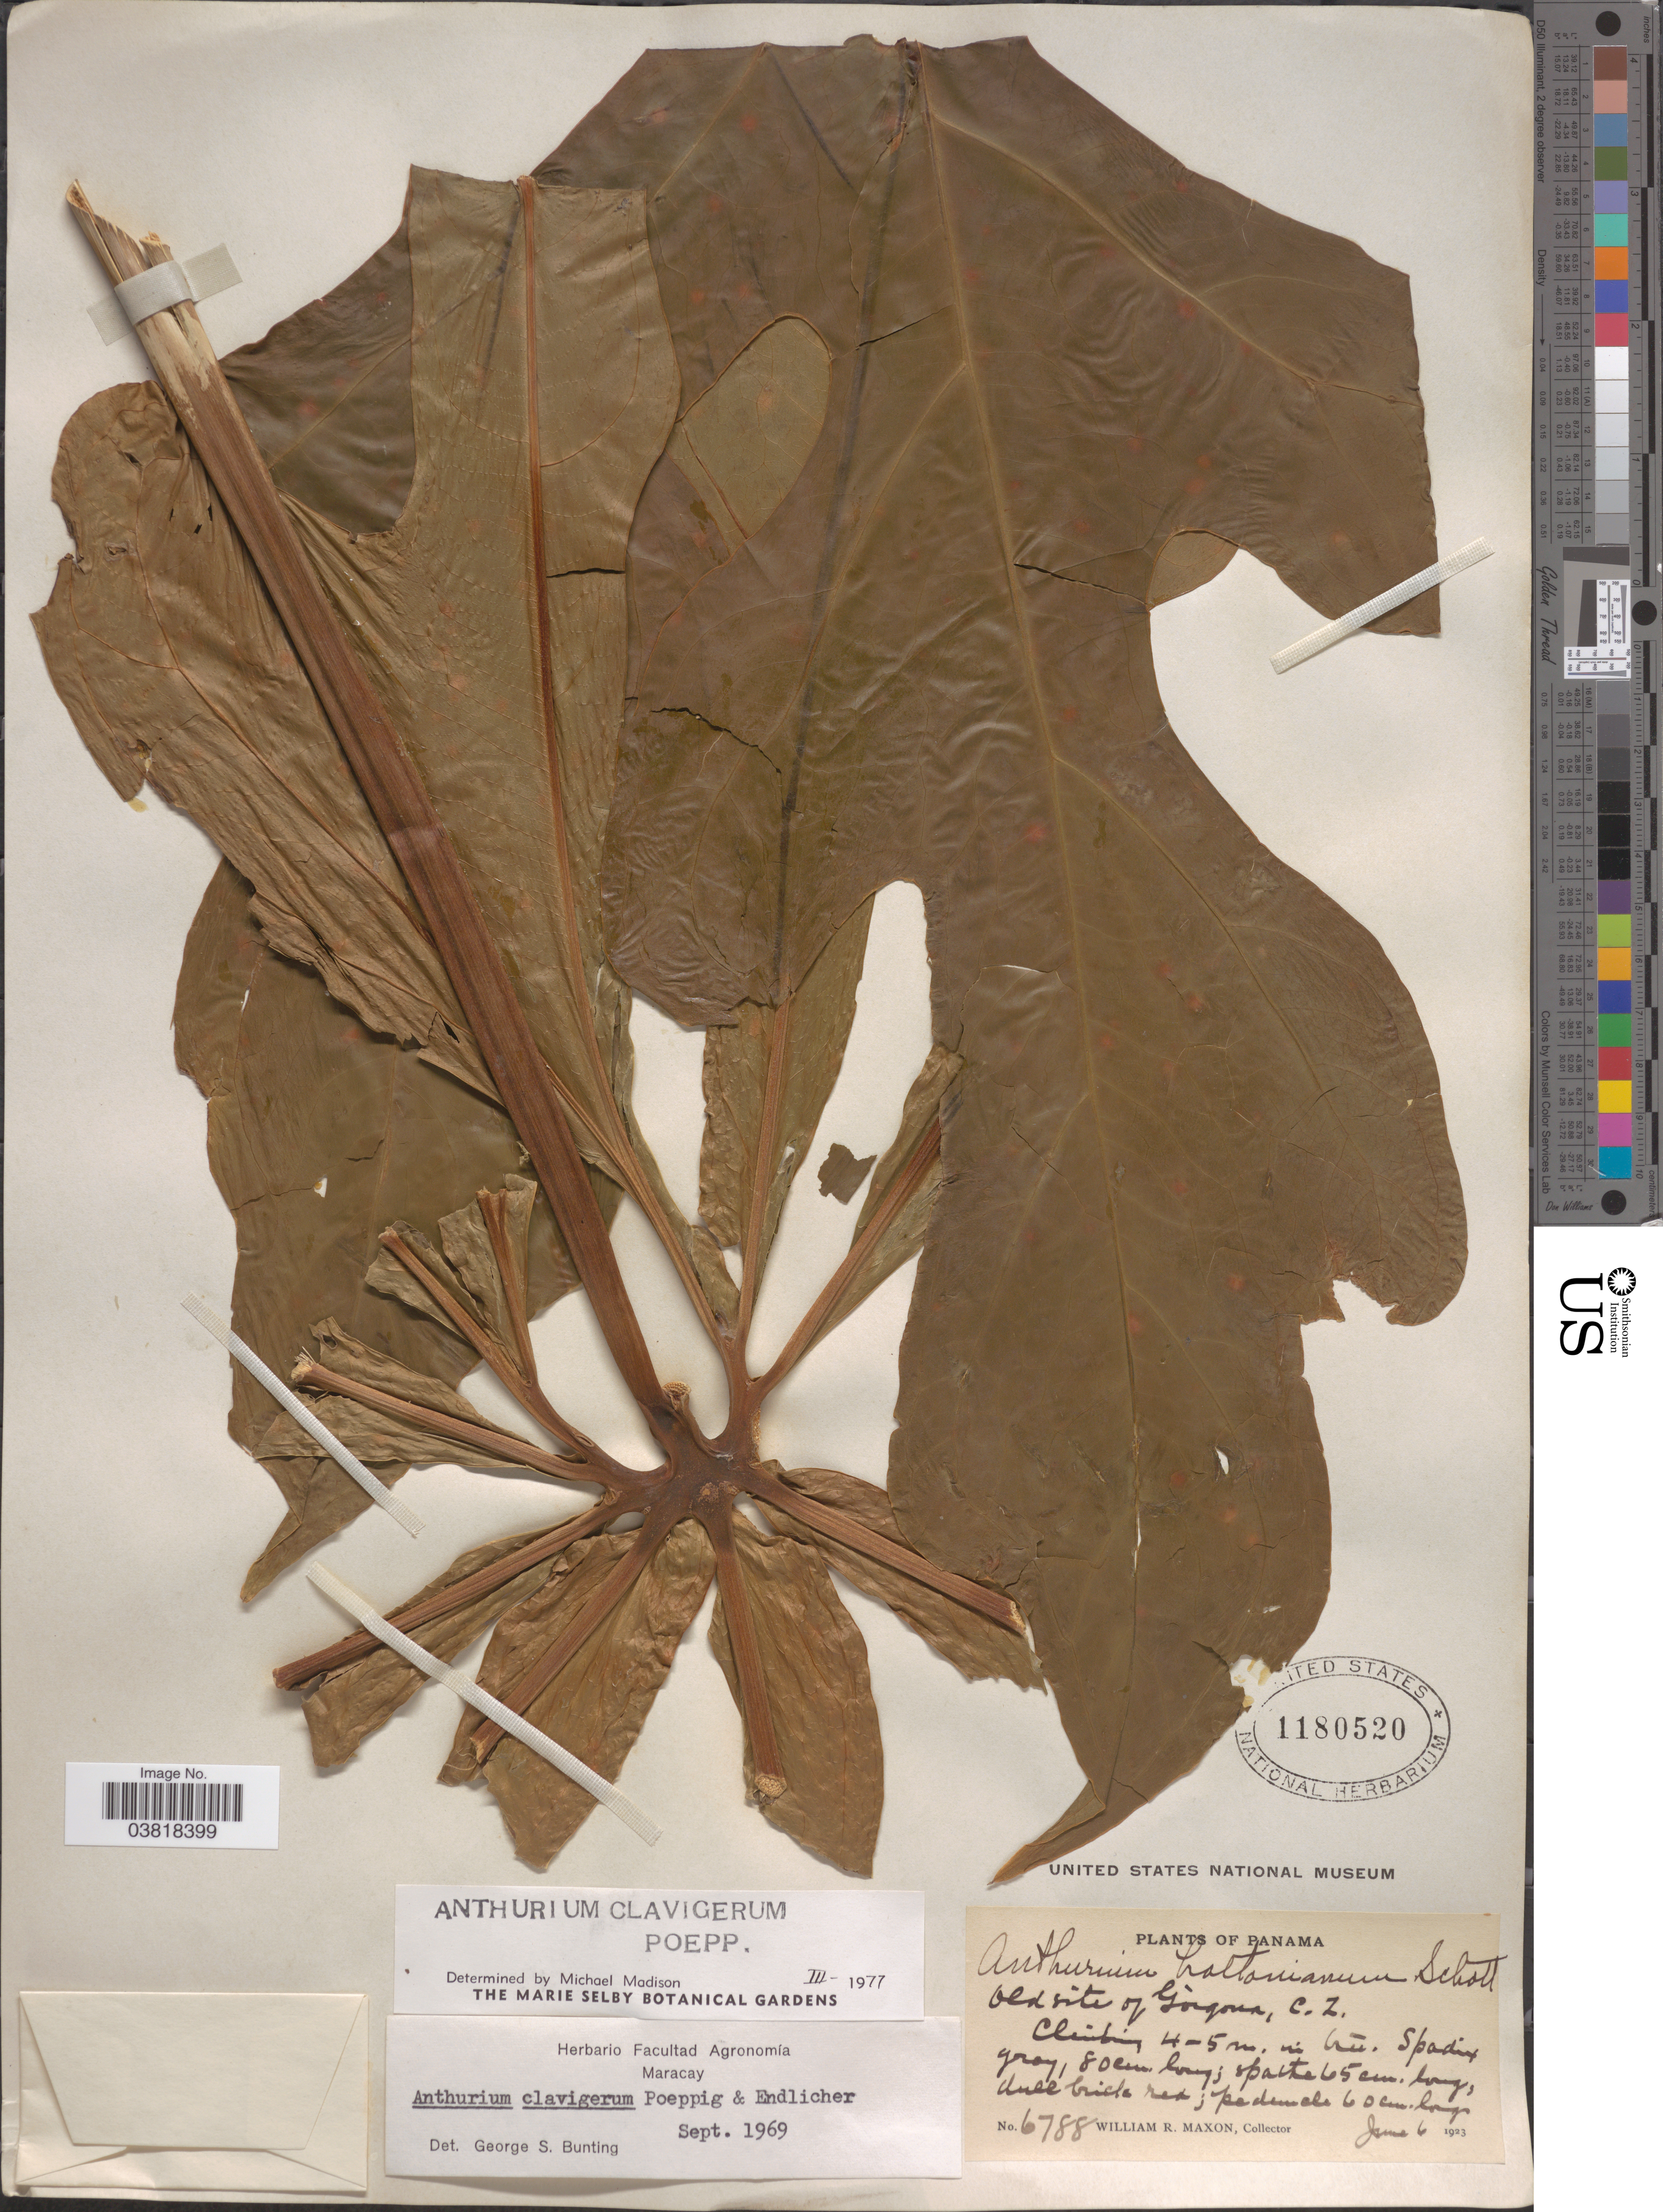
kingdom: Plantae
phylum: Tracheophyta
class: Liliopsida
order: Alismatales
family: Araceae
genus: Anthurium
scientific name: Anthurium clavigerum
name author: Poepp. & Endl.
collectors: W. R. Maxon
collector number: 6788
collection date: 1923-06-06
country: Panama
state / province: Colón / Panamá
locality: Old site of Gorgona, C.Z.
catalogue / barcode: US 1180520